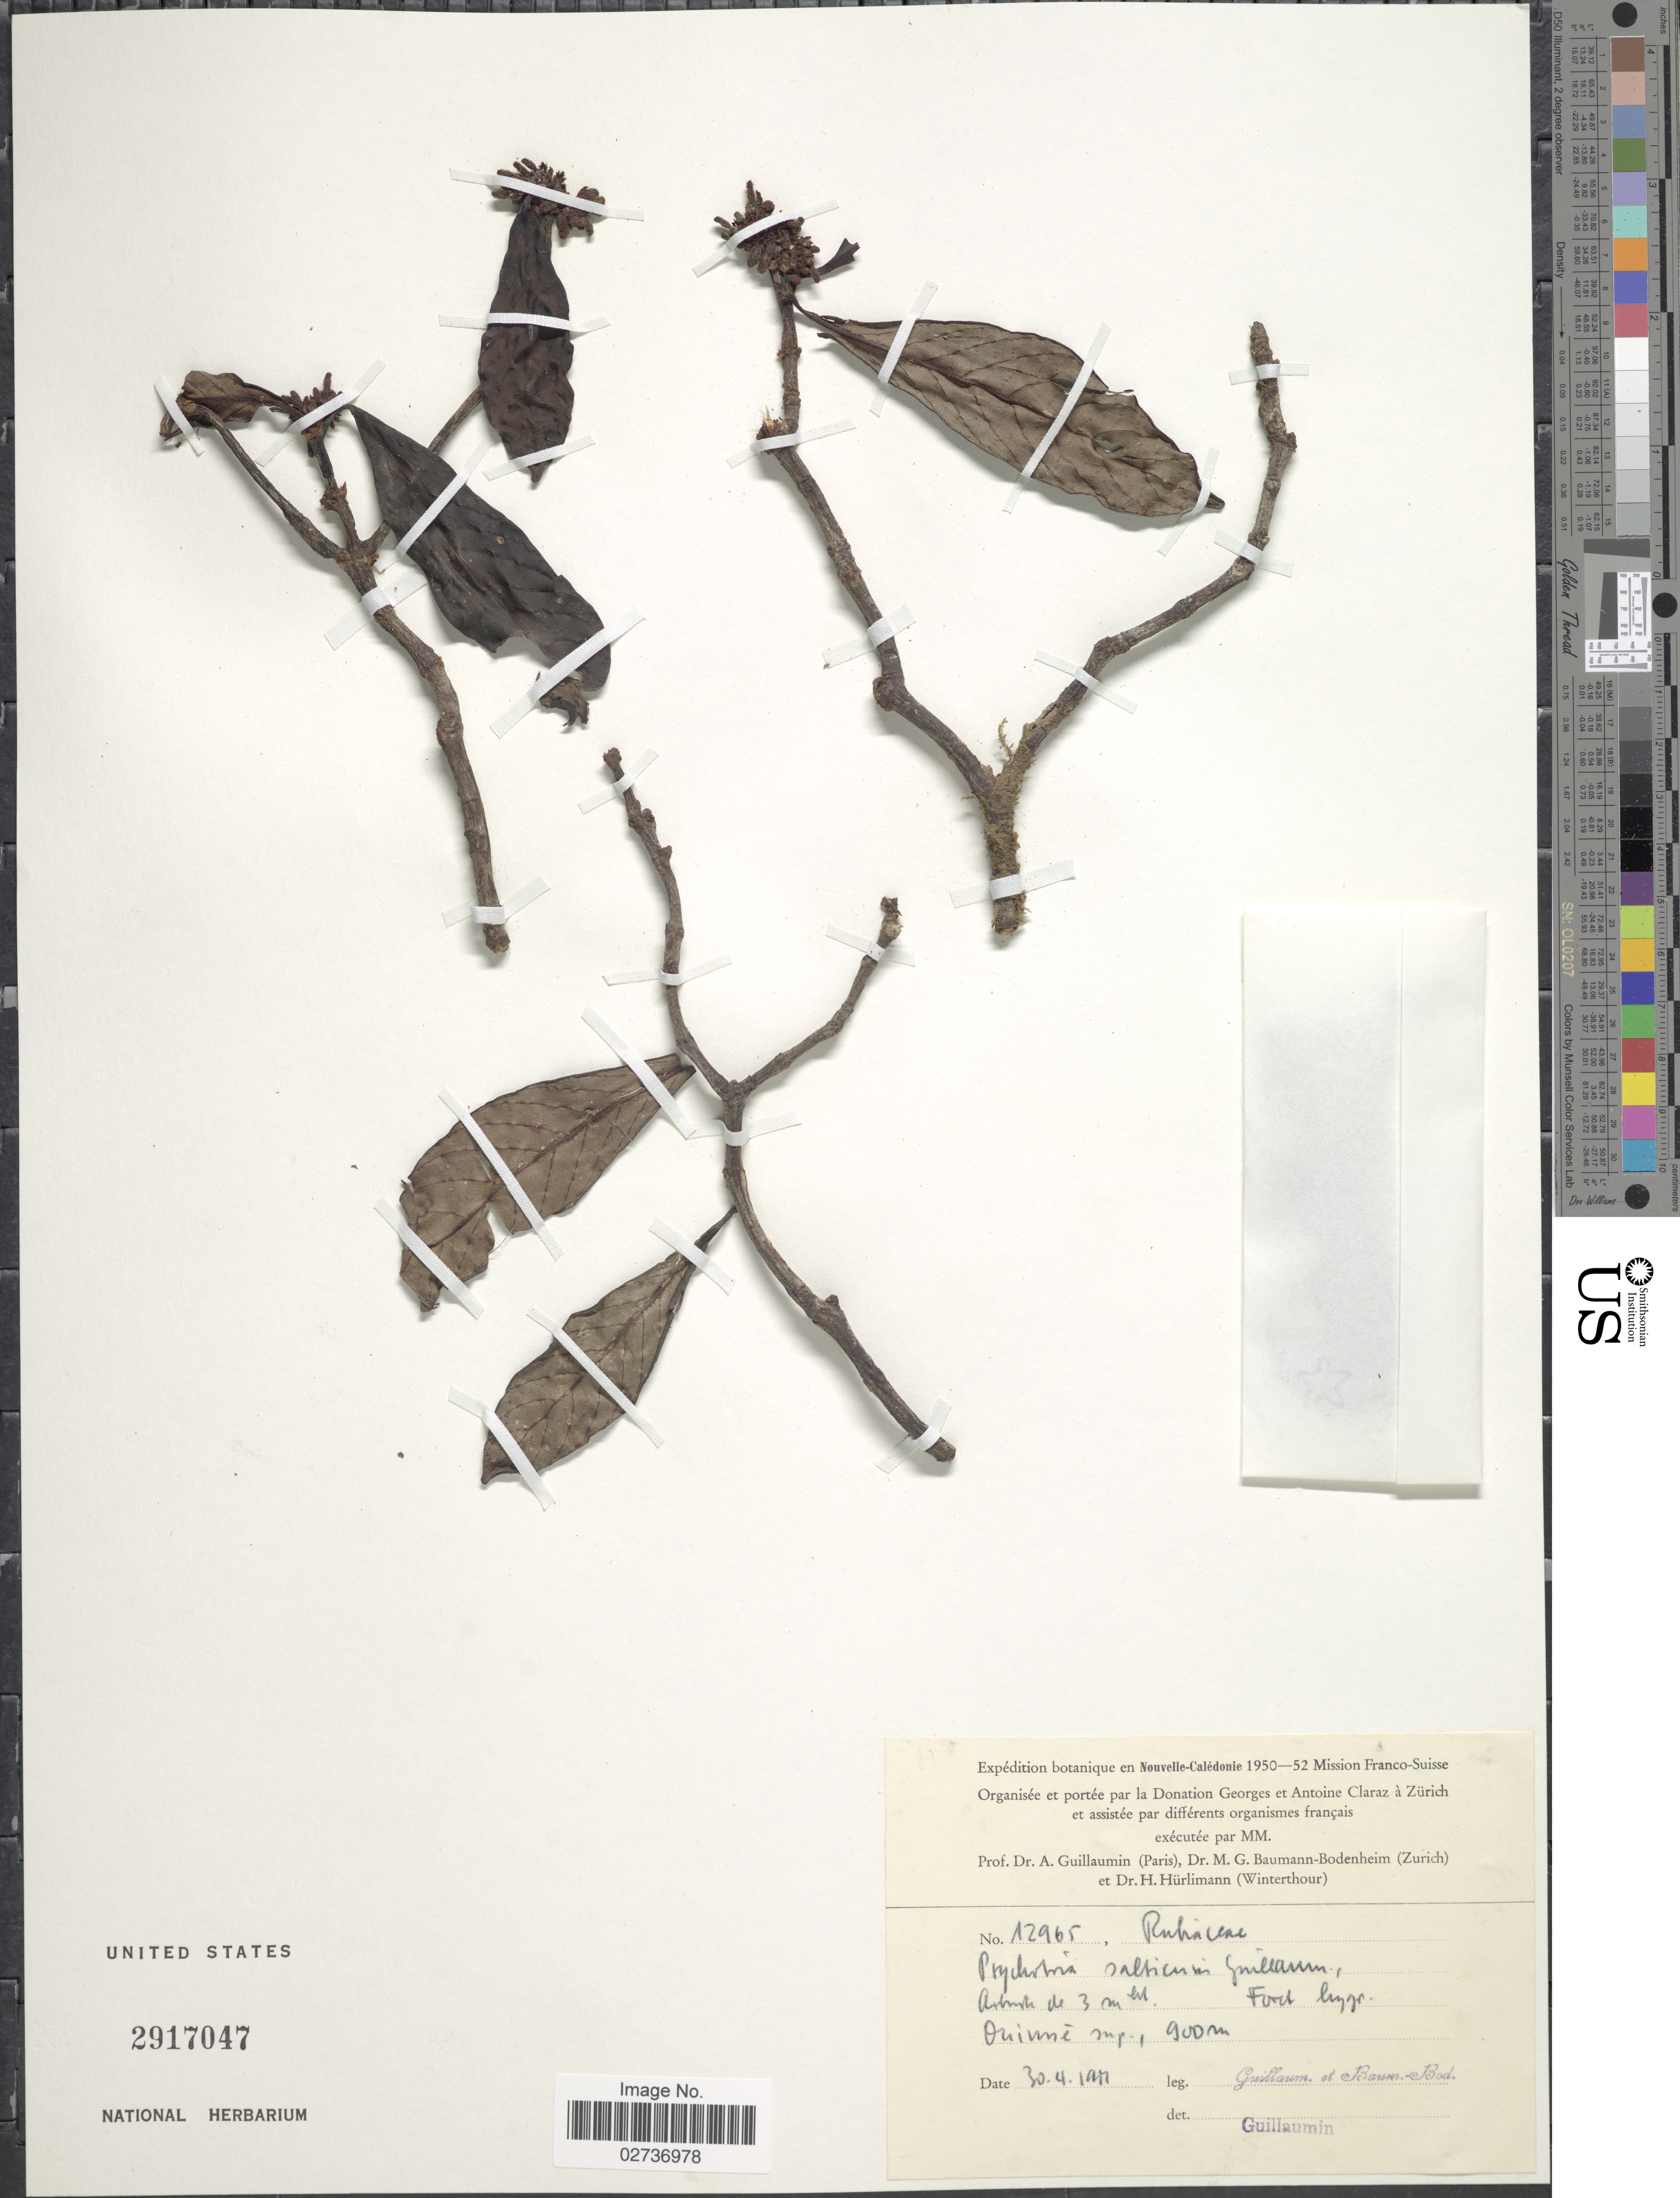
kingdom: Plantae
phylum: Tracheophyta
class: Magnoliopsida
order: Gentianales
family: Rubiaceae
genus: Psychotria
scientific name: Psychotria saltiensis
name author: (S. Moore) Guillaumin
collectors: A. Guillaumin & M. G. Baumann-Bodenheim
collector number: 12965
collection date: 1951-04-30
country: New Caledonia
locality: Ouinne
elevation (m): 900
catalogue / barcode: US 2917047